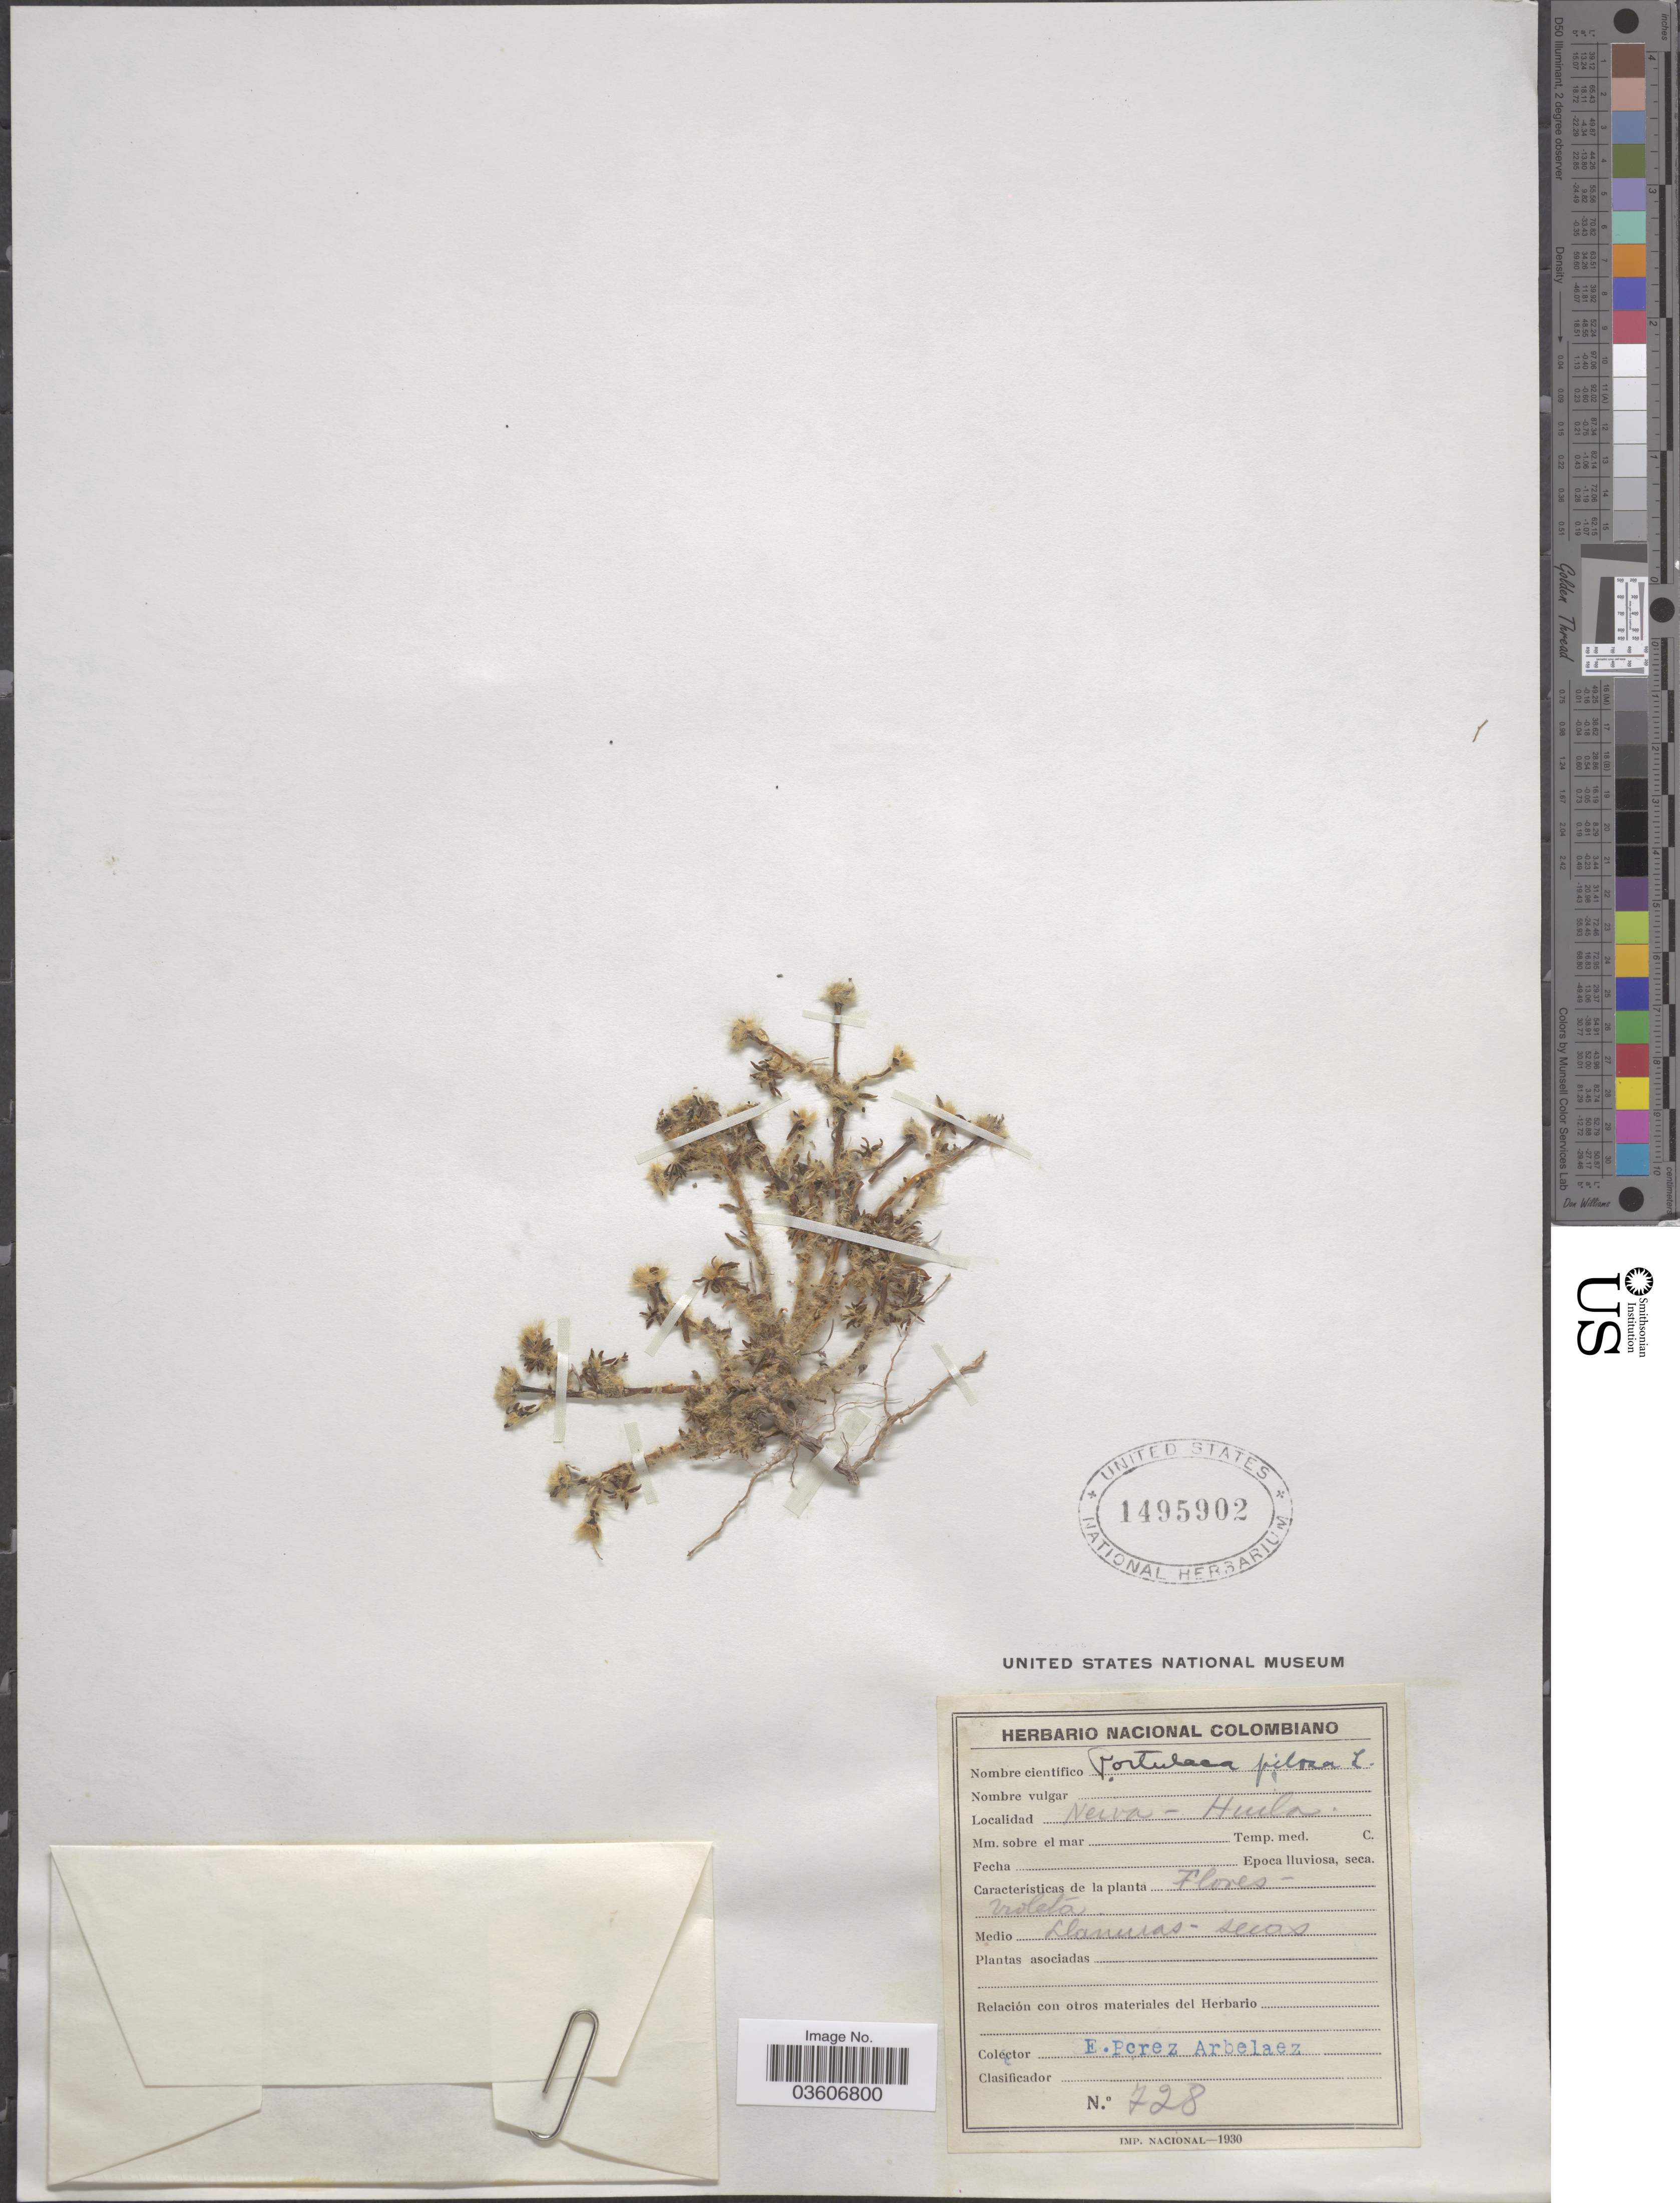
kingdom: Plantae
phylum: Tracheophyta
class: Magnoliopsida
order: Caryophyllales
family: Portulacaceae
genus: Portulaca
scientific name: Portulaca pilosa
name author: L.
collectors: E. Pérez Arbeláez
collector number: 728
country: Colombia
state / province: Huila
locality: Neiva.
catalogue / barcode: US 1495902